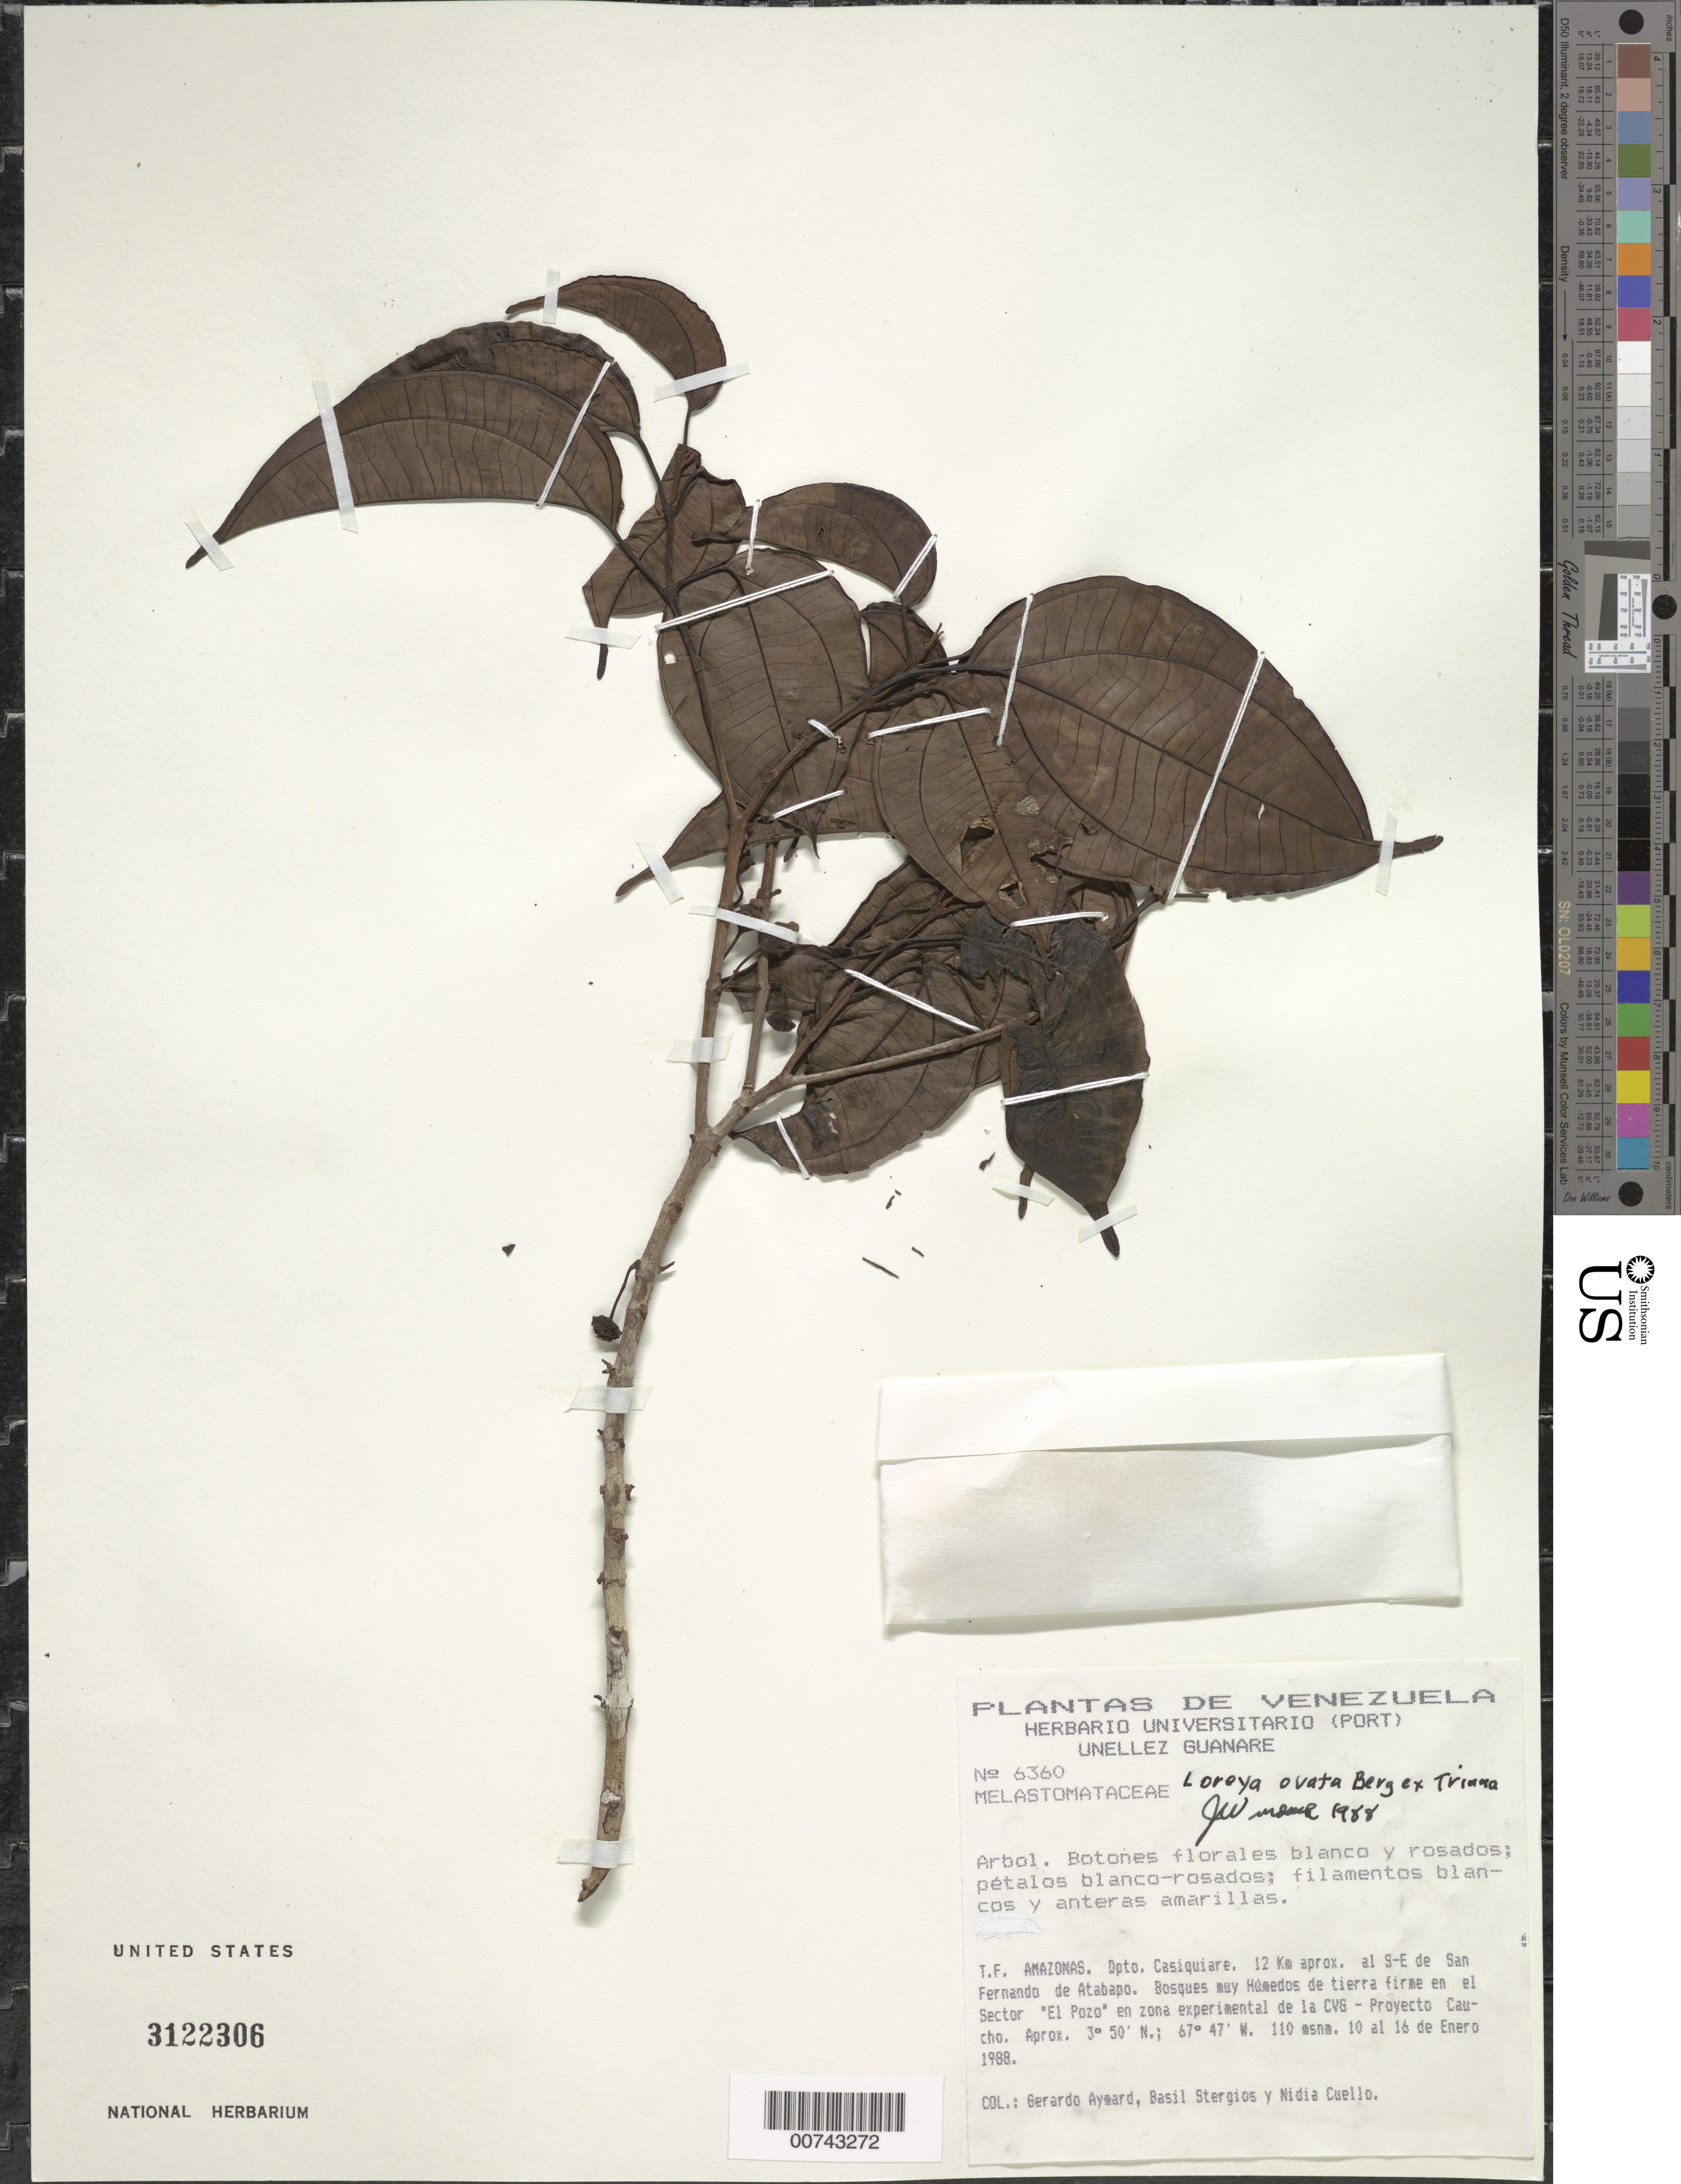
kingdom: Plantae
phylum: Tracheophyta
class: Magnoliopsida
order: Myrtales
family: Melastomataceae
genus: Bellucia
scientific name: Bellucia ovata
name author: (O. Berg ex Triana) Penneys et al.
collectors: G. A. Aymard, B. G. Stergios & N. L. Cuello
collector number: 6360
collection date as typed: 10-Jan-88 to 16-Jan-88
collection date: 1988-01-10/1988-01-16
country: Venezuela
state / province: Amazonas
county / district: Atabapo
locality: San Fernando de Atabapo, aprox. 12 km SE of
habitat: Very wet forest on terra firma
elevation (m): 110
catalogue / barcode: US 3122306